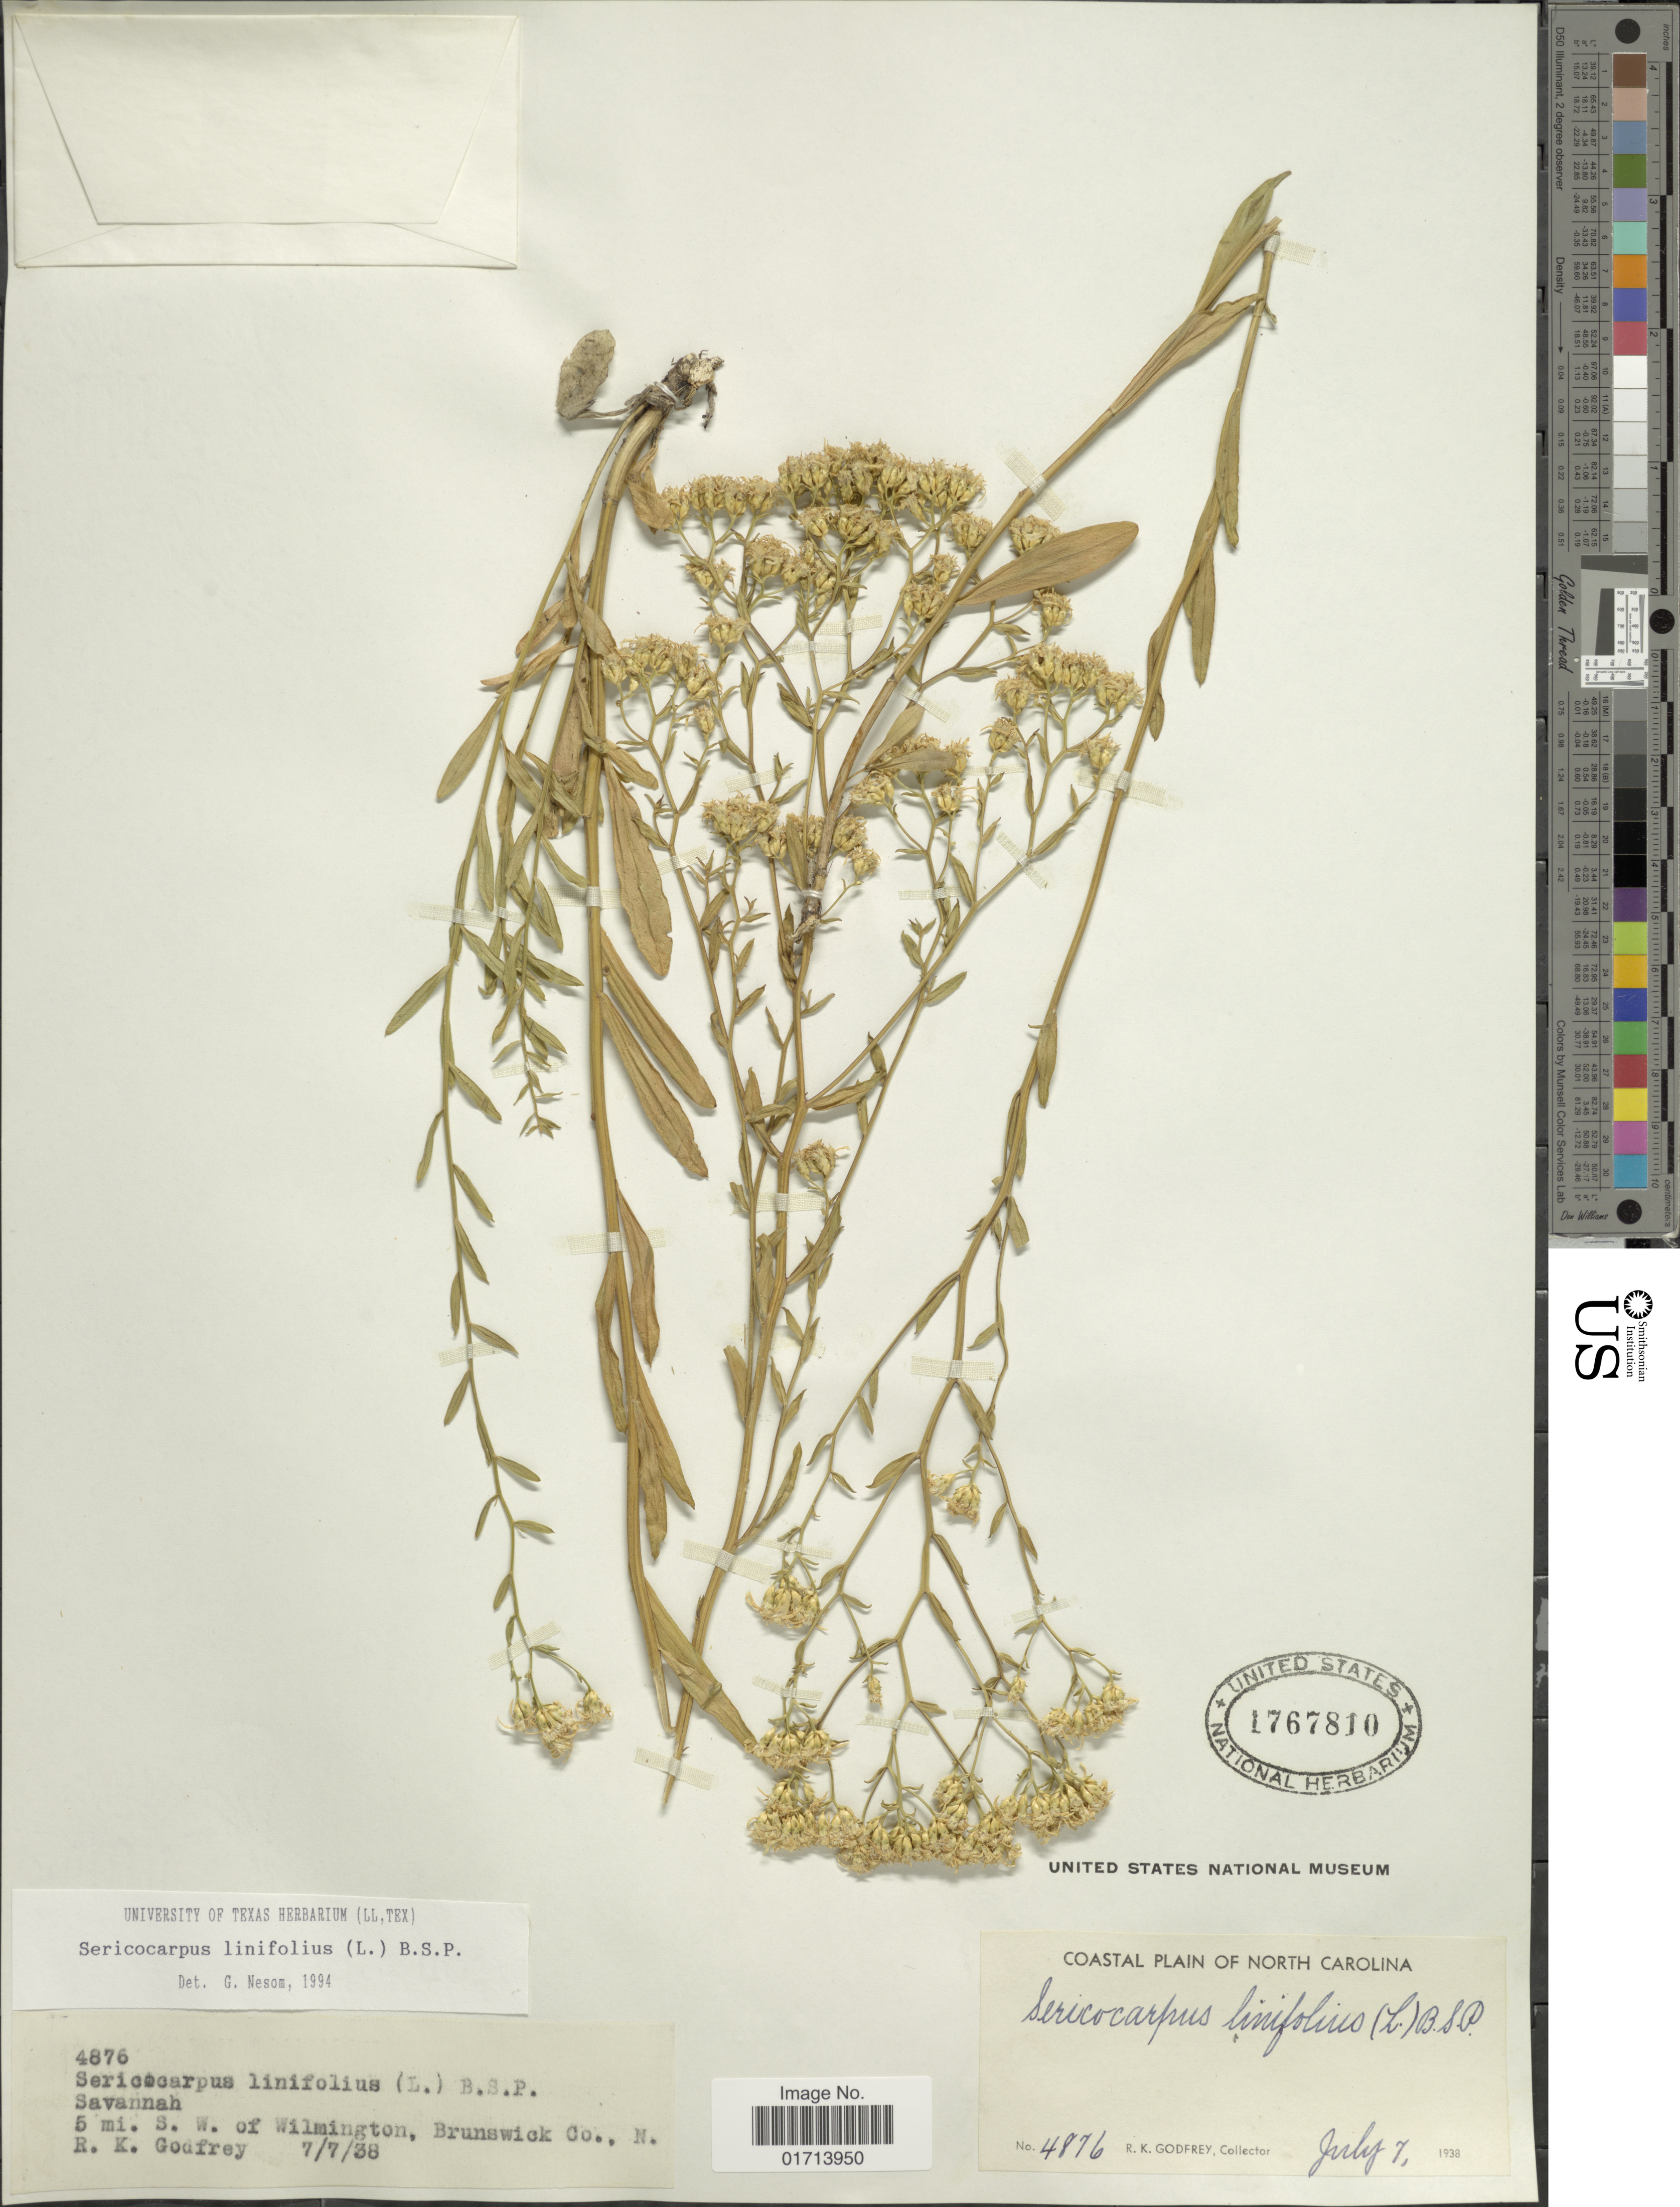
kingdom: Plantae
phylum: Tracheophyta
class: Magnoliopsida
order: Asterales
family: Asteraceae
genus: Sericocarpus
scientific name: Sericocarpus linifolius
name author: (L.) Britton, Stearns & Poggenb.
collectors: R. K. Godfrey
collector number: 4876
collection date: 1938-07-07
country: United States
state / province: North Carolina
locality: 5 mi. S. W. of Wilmington, Brunswick Co.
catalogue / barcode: US 1767810